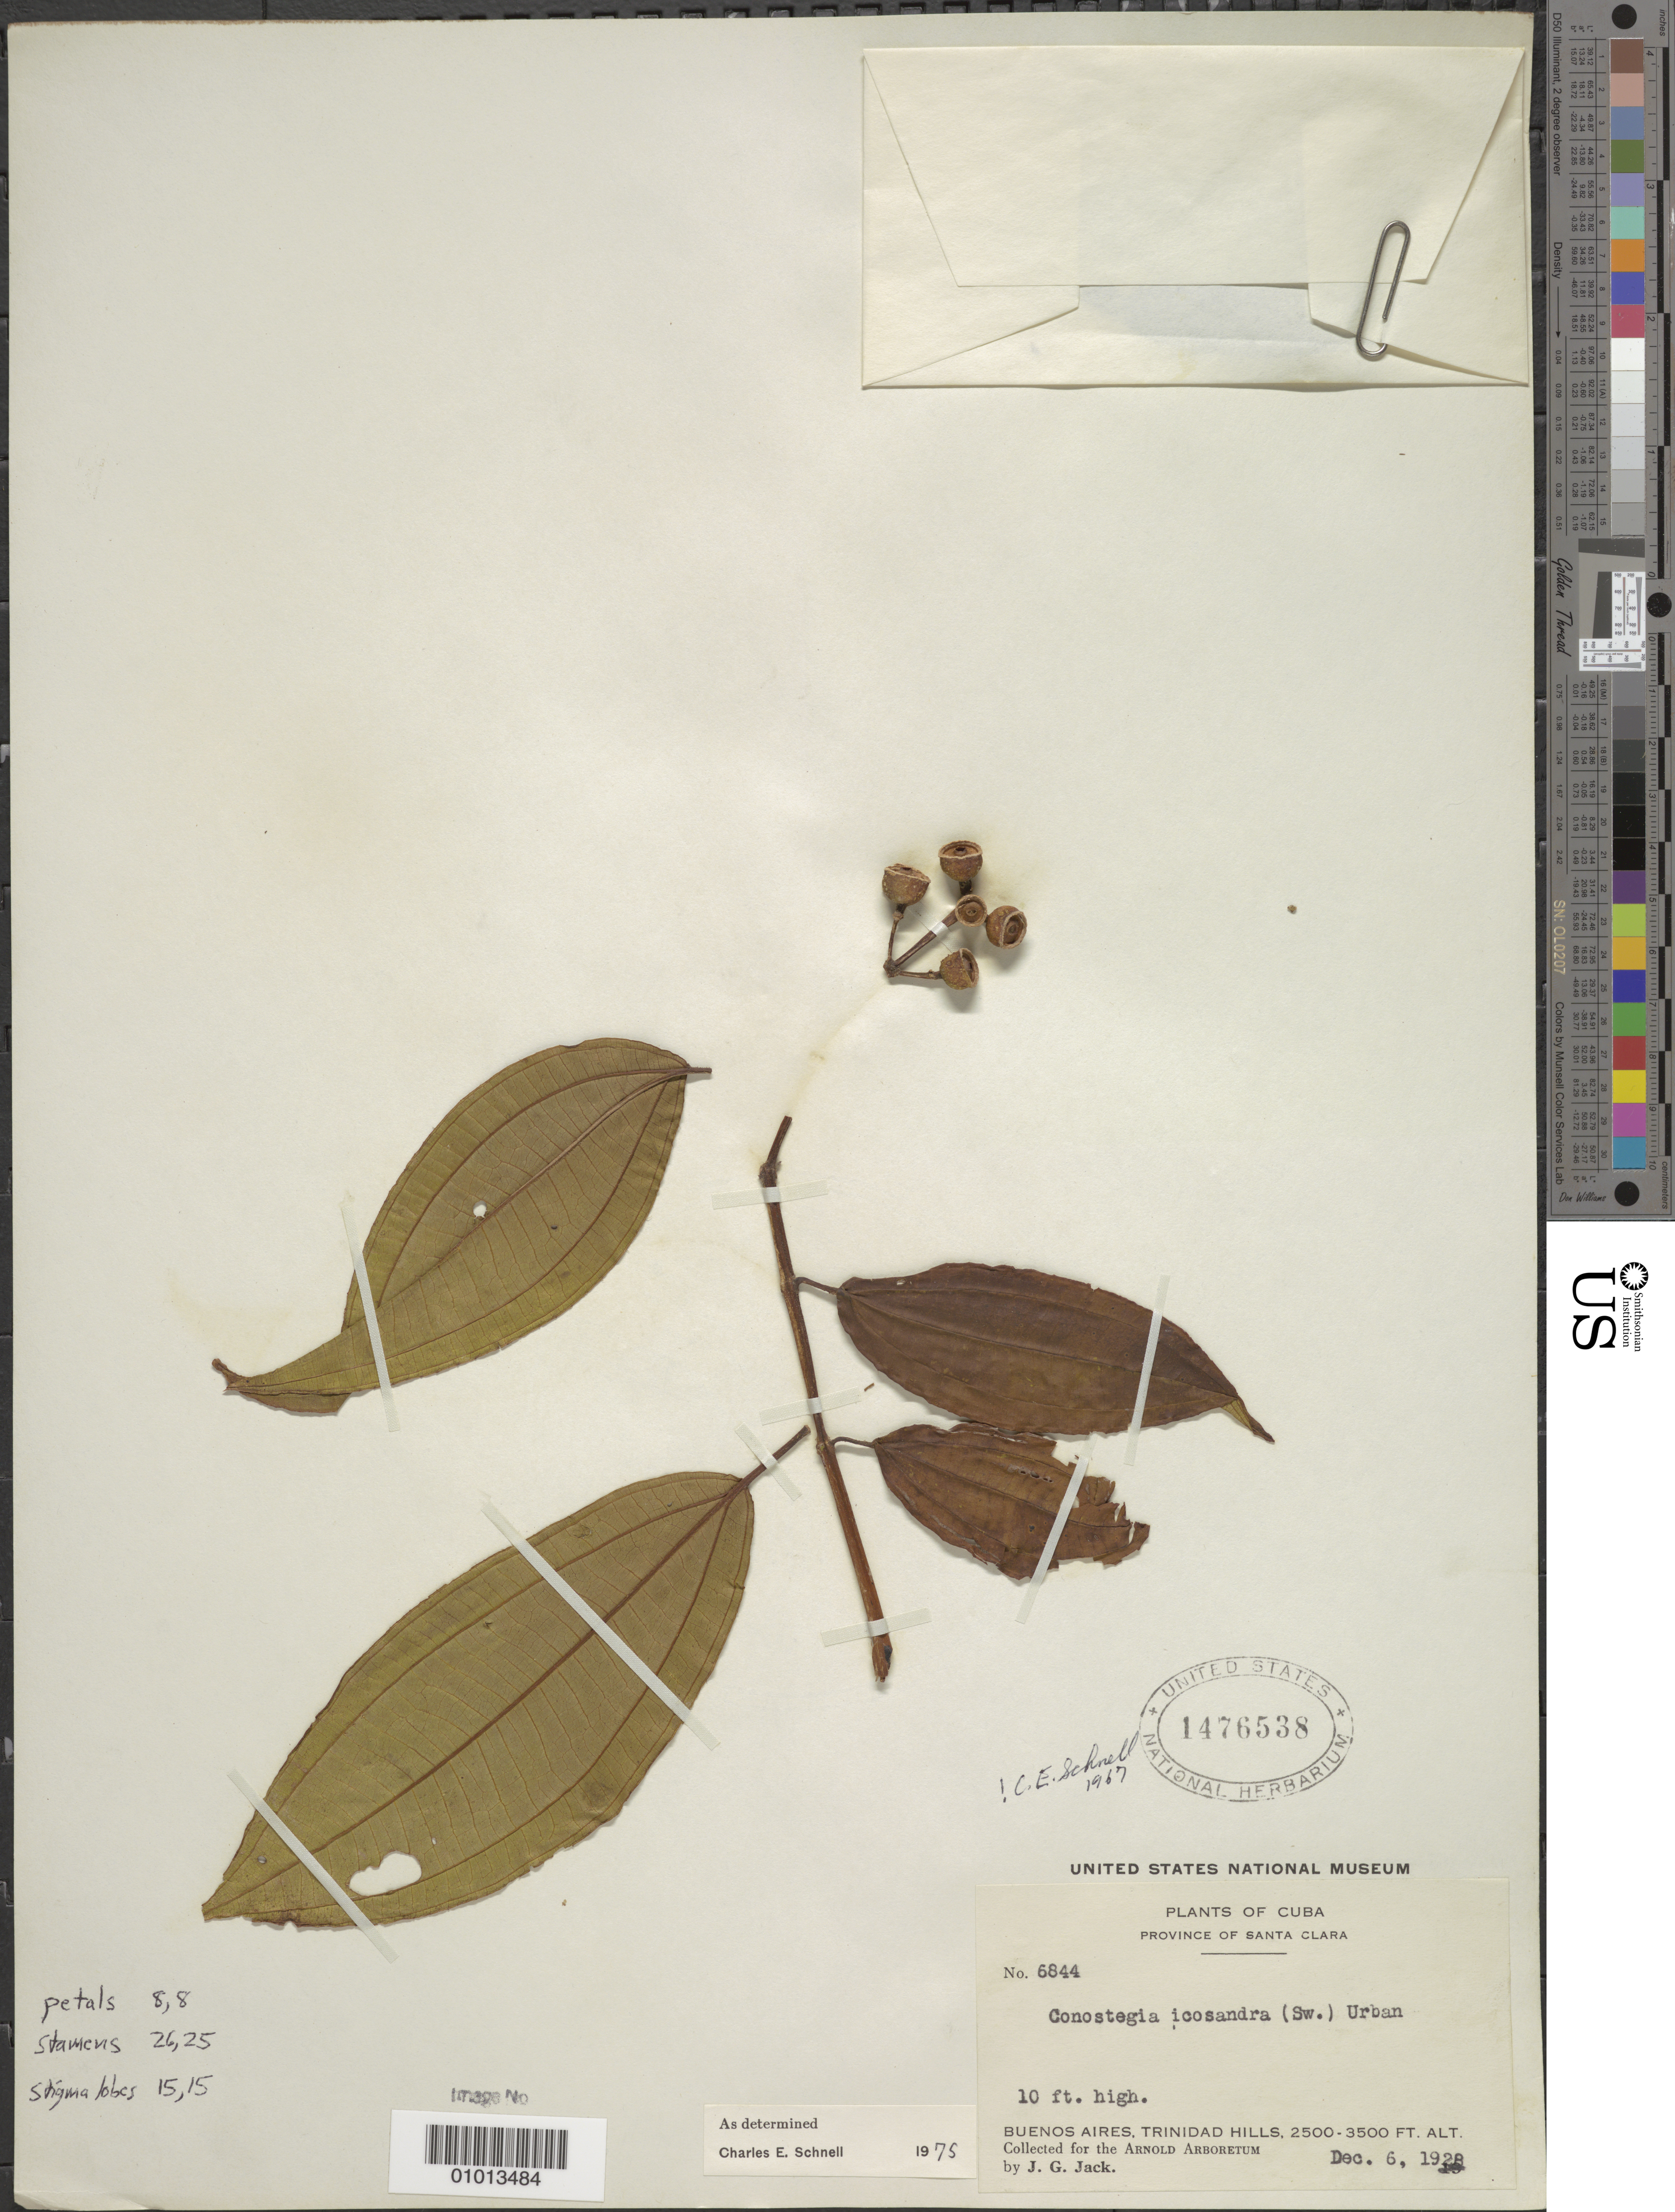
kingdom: Plantae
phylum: Tracheophyta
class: Magnoliopsida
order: Myrtales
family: Melastomataceae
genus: Conostegia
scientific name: Conostegia icosandra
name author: (Sw.) Urb.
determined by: Schnell, C. E.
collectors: J. G. Jack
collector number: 6844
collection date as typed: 06 Dec 1928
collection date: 1928-12-06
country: Cuba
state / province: Santa Clara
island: Cuba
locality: Buenos Aires, Trinidad Hills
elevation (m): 762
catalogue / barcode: US 1476538